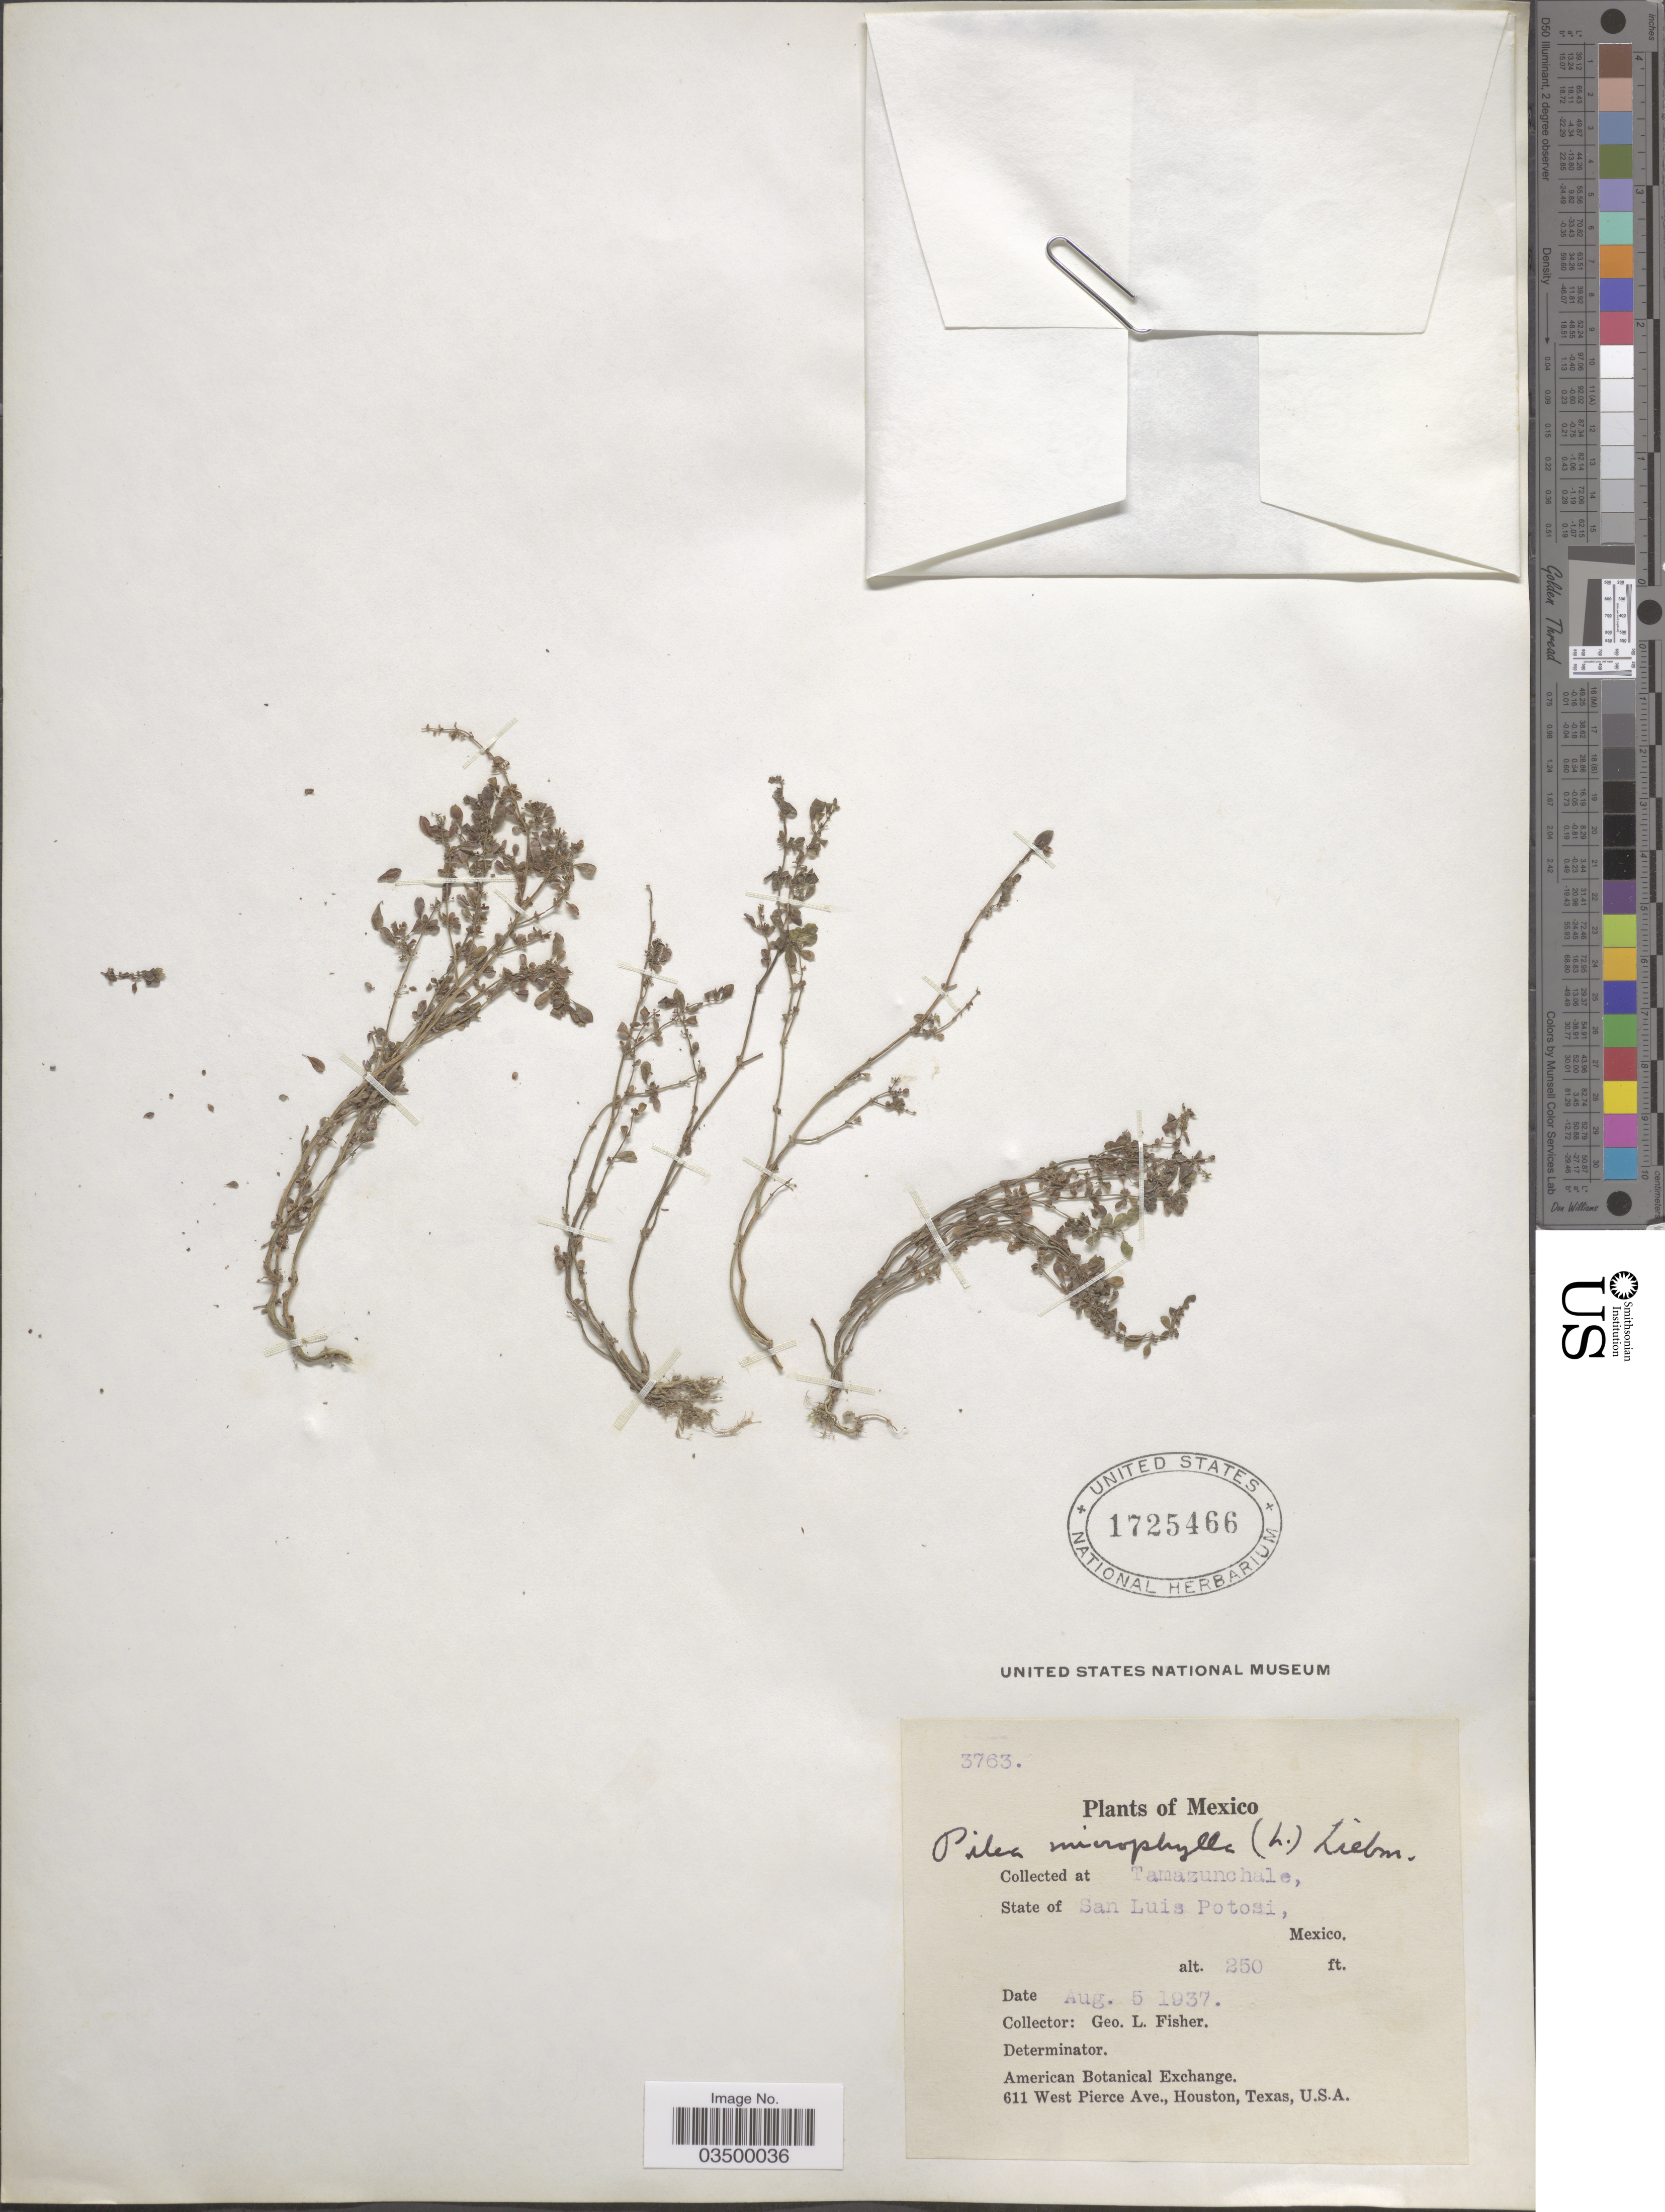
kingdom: Plantae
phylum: Tracheophyta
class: Magnoliopsida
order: Rosales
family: Urticaceae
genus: Pilea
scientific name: Pilea microphylla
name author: (L.) Liebm.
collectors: G. L. Fisher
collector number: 3763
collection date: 1937-08-05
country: Mexico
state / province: San Luis Potosí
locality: Tamazunchale.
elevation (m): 76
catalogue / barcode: US 1725466